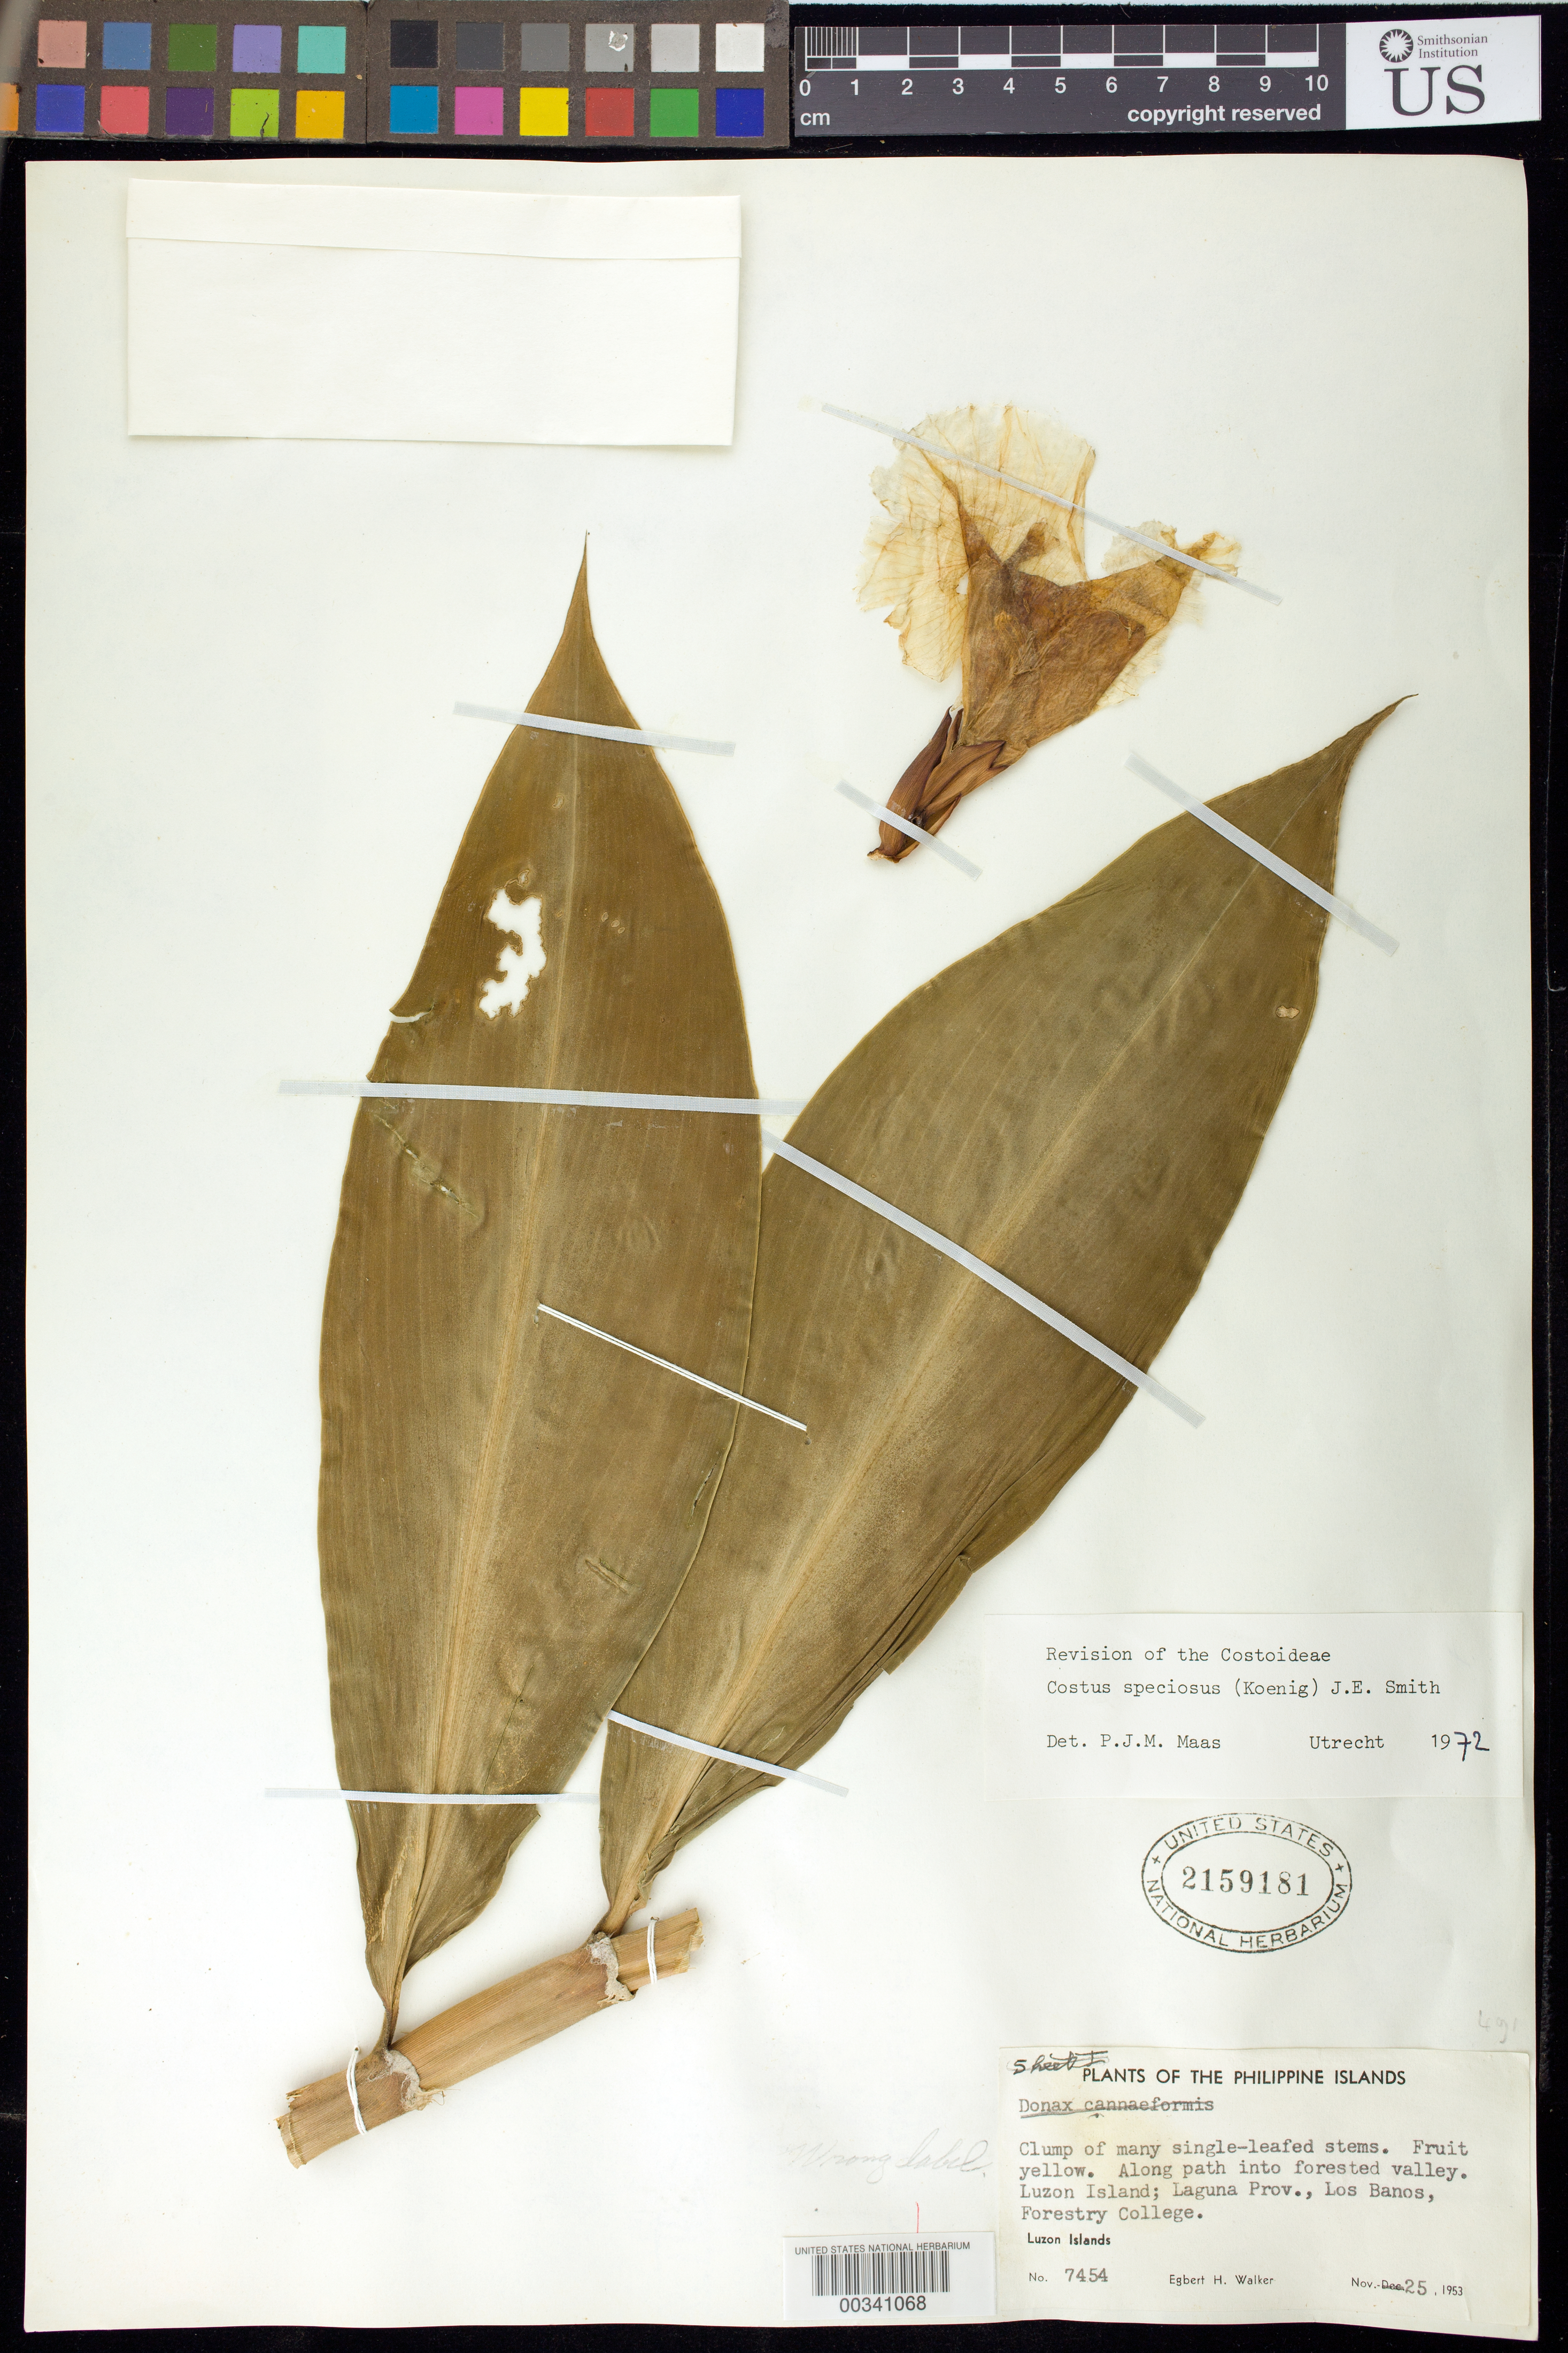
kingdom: Plantae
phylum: Tracheophyta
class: Liliopsida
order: Zingiberales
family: Costaceae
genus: Hellenia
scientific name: Hellenia speciosa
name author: (J. Koenig) S.R. Dutta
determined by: (US) Smithsonian Institution - National Museum of Natural History - Department of Botany (UNITED STATES)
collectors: E. H. Walker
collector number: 7454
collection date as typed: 25 Nov 1953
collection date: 1953-11-25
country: Philippines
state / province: Calabarzon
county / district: Laguna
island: Luzon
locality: Los banos, forestry college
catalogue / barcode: US 2159181